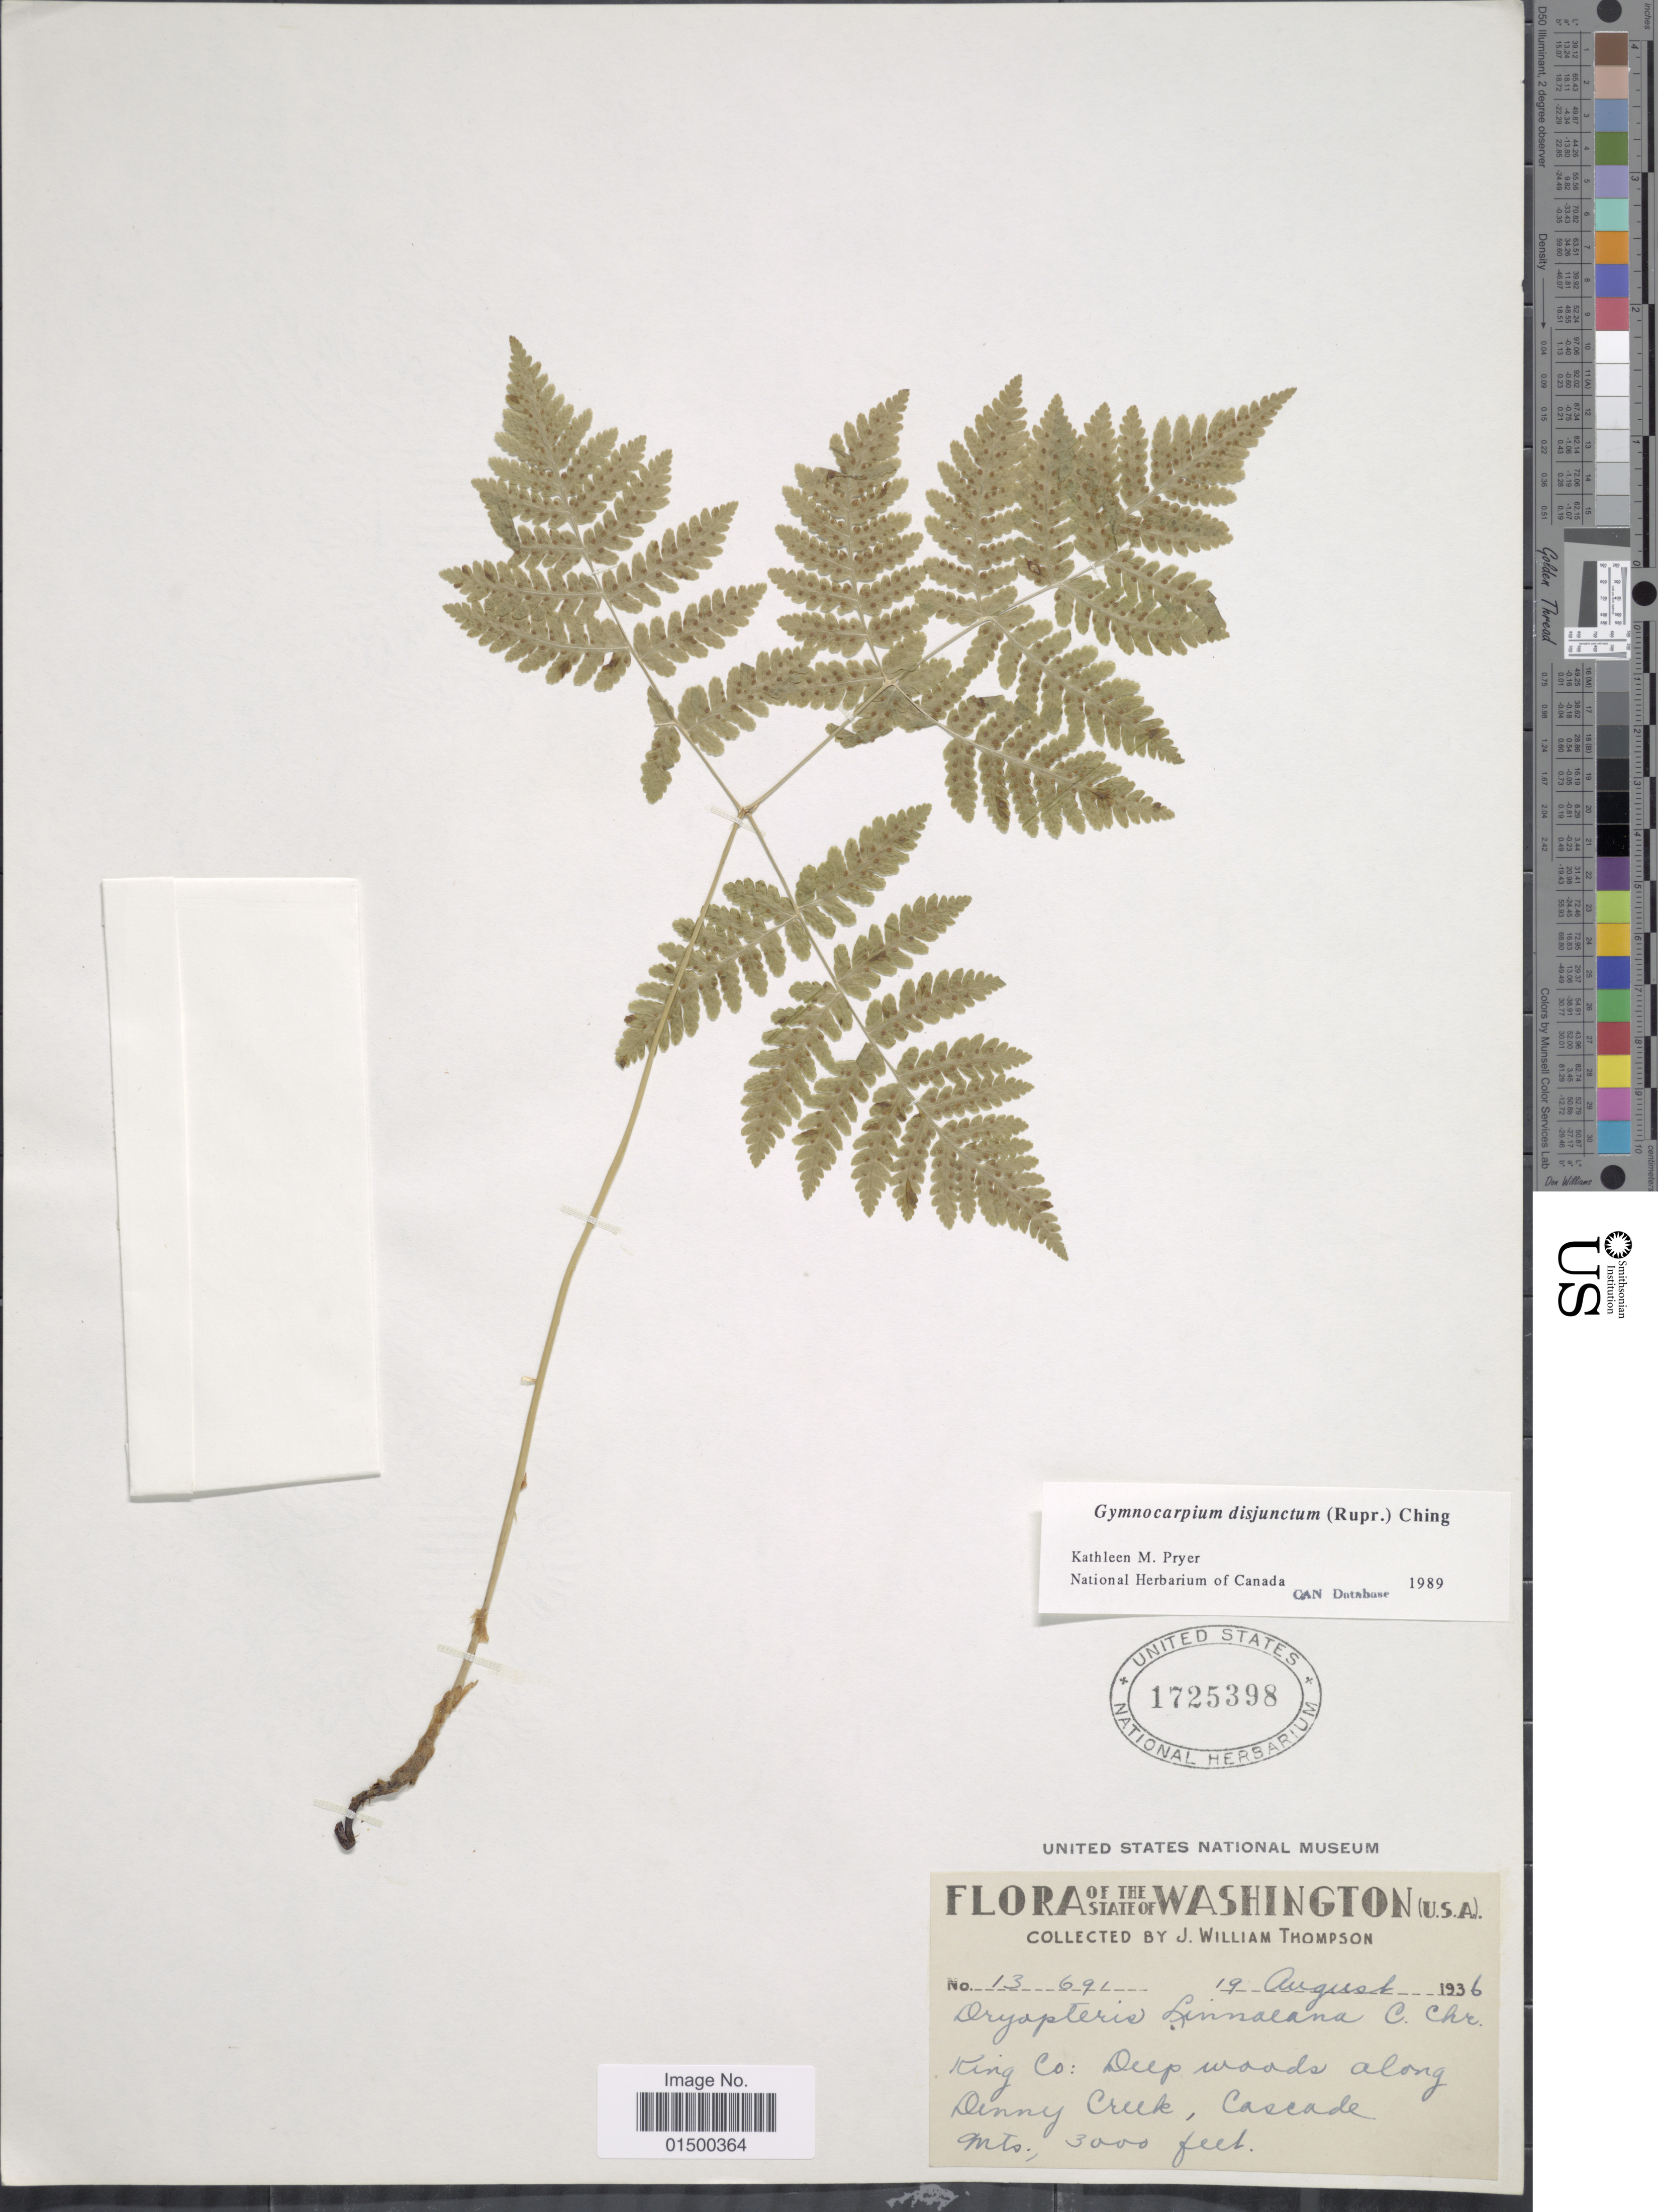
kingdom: Plantae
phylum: Tracheophyta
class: Polypodiopsida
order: Polypodiales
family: Cystopteridaceae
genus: Gymnocarpium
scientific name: Gymnocarpium disjunctum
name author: (Rupr.) Ching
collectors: J. W. Thompson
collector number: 13691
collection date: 1936-08-19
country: United States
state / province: Washington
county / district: King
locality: King Co: Deep woods along Denny Creek, Cascade Mts.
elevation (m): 914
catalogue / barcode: US 1725398